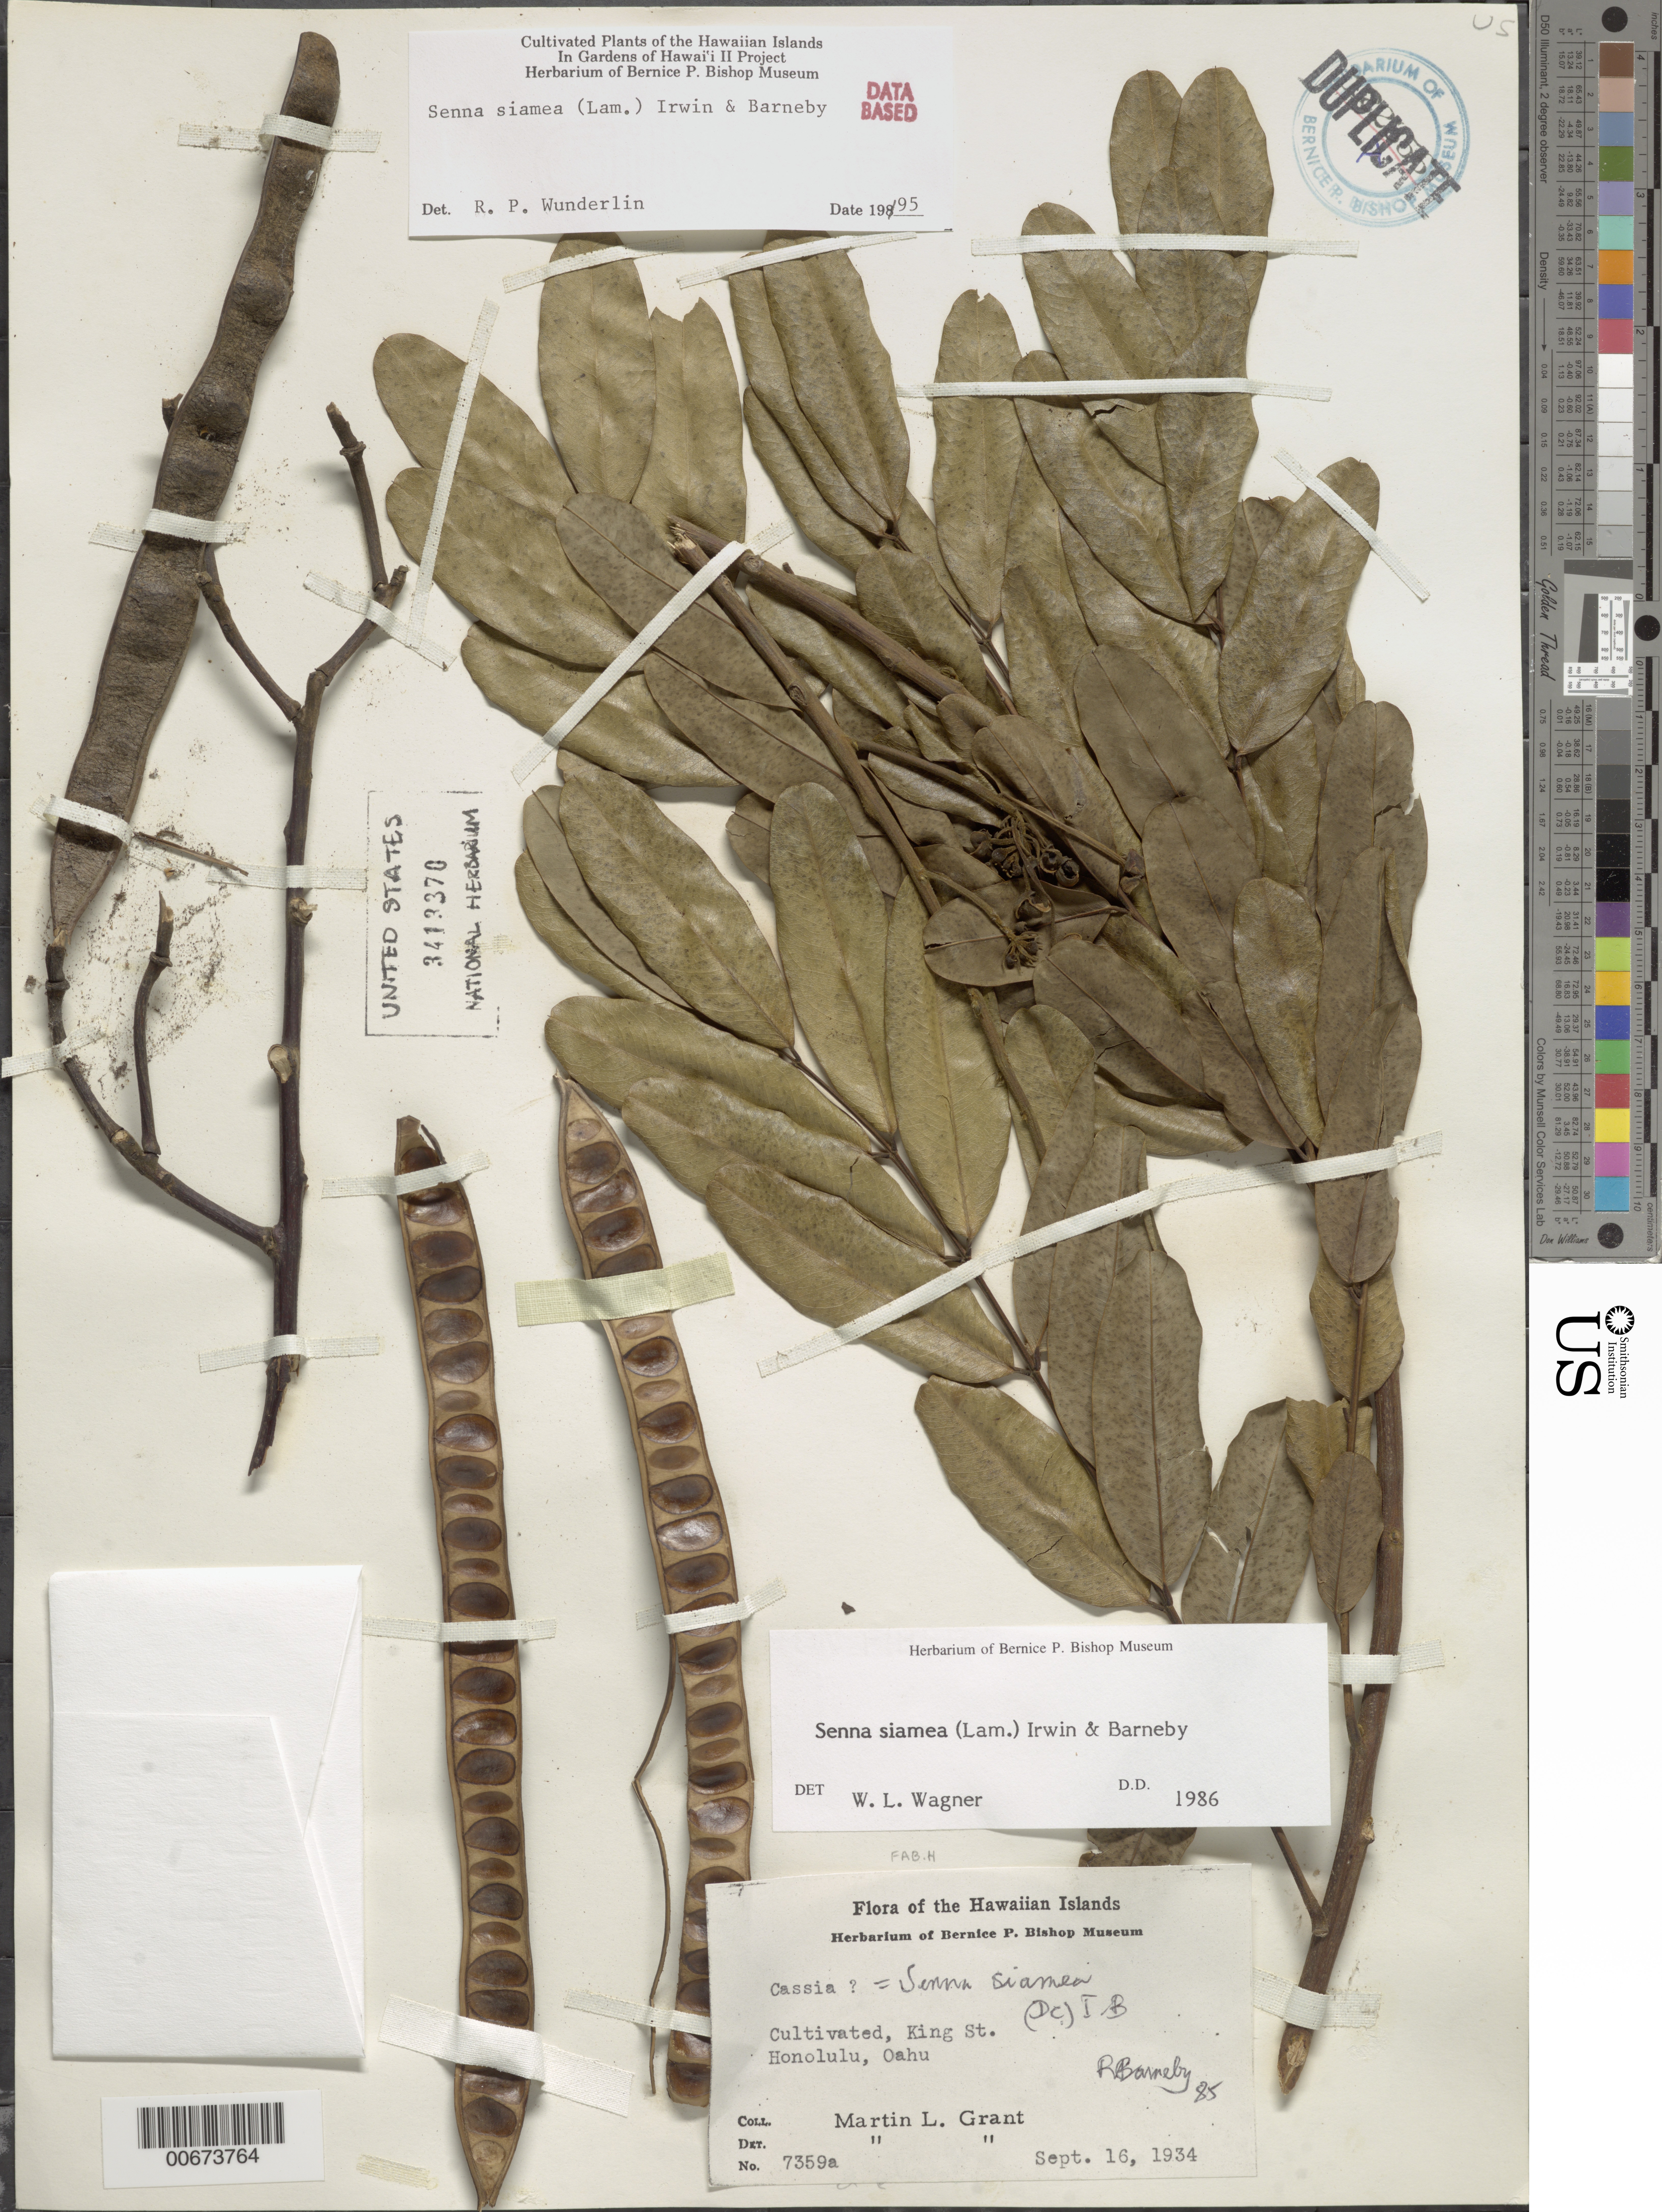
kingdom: Plantae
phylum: Tracheophyta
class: Magnoliopsida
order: Fabales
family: Fabaceae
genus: Senna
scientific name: Senna siamea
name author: (Lam.) H.S. Irwin & Barneby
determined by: Wagner, W. L., (BOT), Smithsonian Institution - National Museum of Natural History (UNITED STATES)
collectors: M. L. Grant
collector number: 7359a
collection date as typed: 16 Sep 1934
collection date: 1934-09-16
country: United States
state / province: Hawaii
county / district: Honolulu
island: Oahu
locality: Honolulu, King St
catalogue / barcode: US 3413370